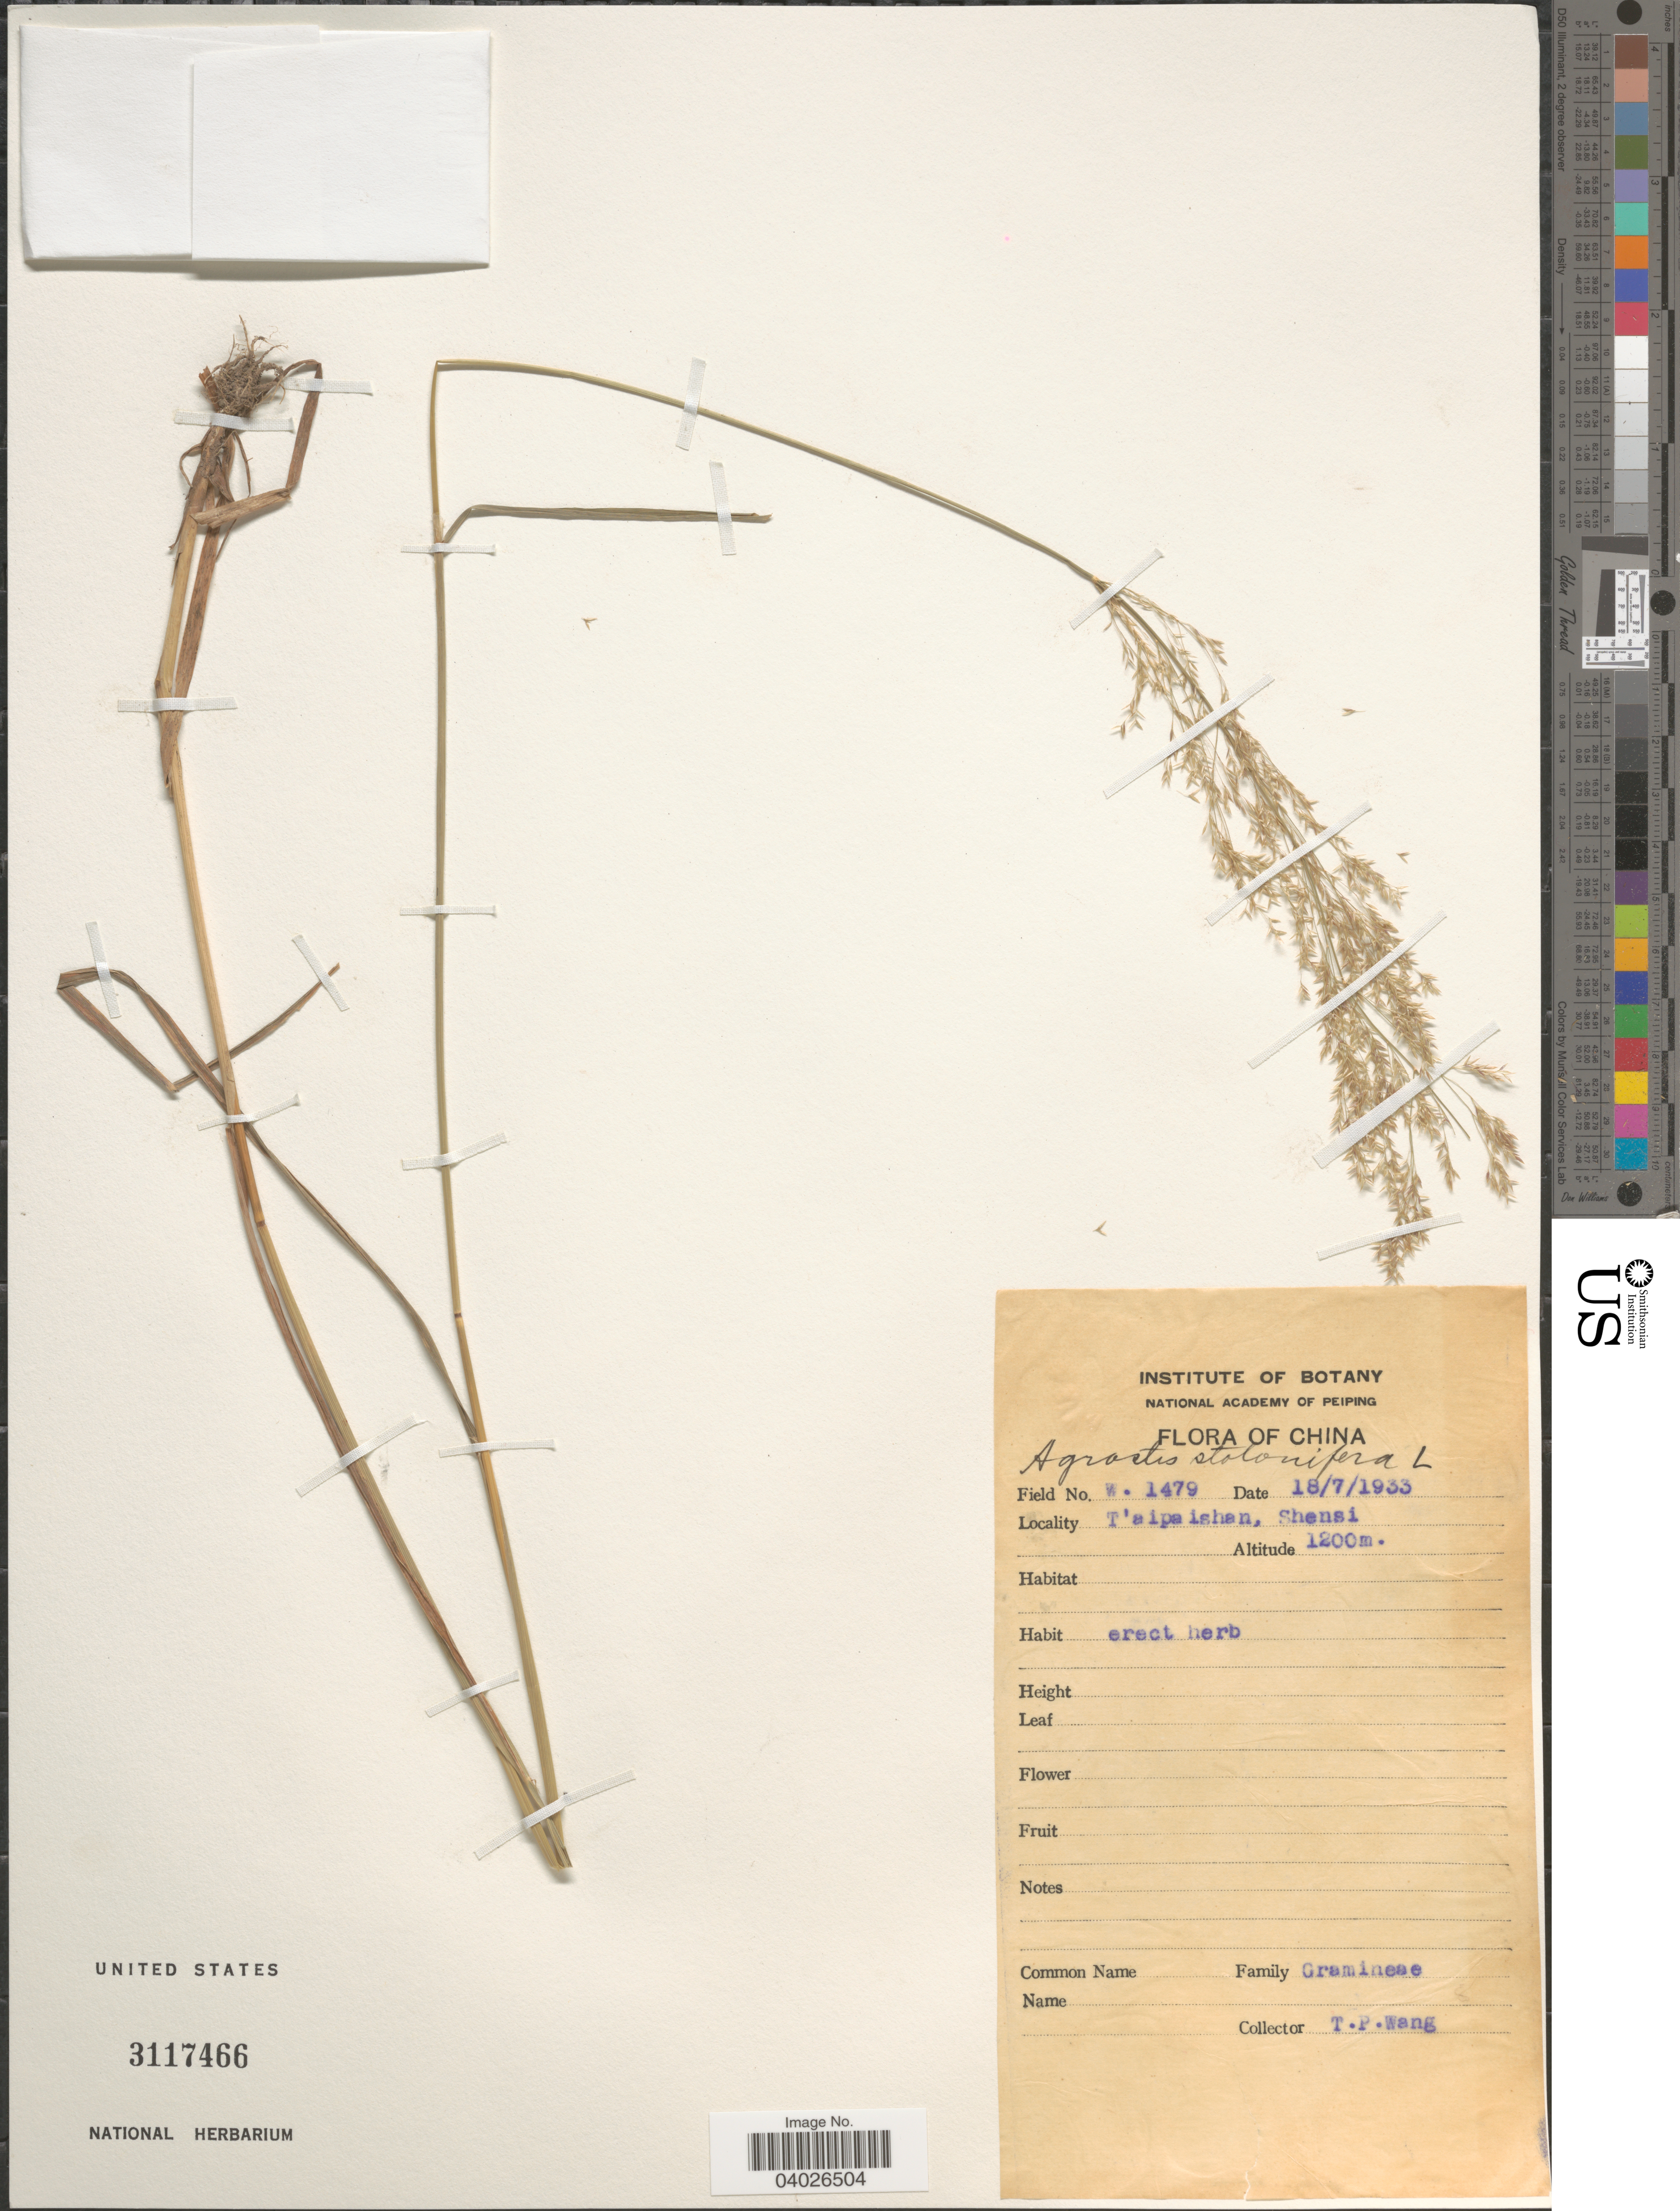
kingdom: Plantae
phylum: Tracheophyta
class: Liliopsida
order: Poales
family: Poaceae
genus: Agrostis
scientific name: Agrostis stolonifera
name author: L.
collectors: T. Wang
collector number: W. 1479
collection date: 1933-07-18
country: China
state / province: Shaanxi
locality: T'aipaishan, Shensi.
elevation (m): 1200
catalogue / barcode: US 3117466